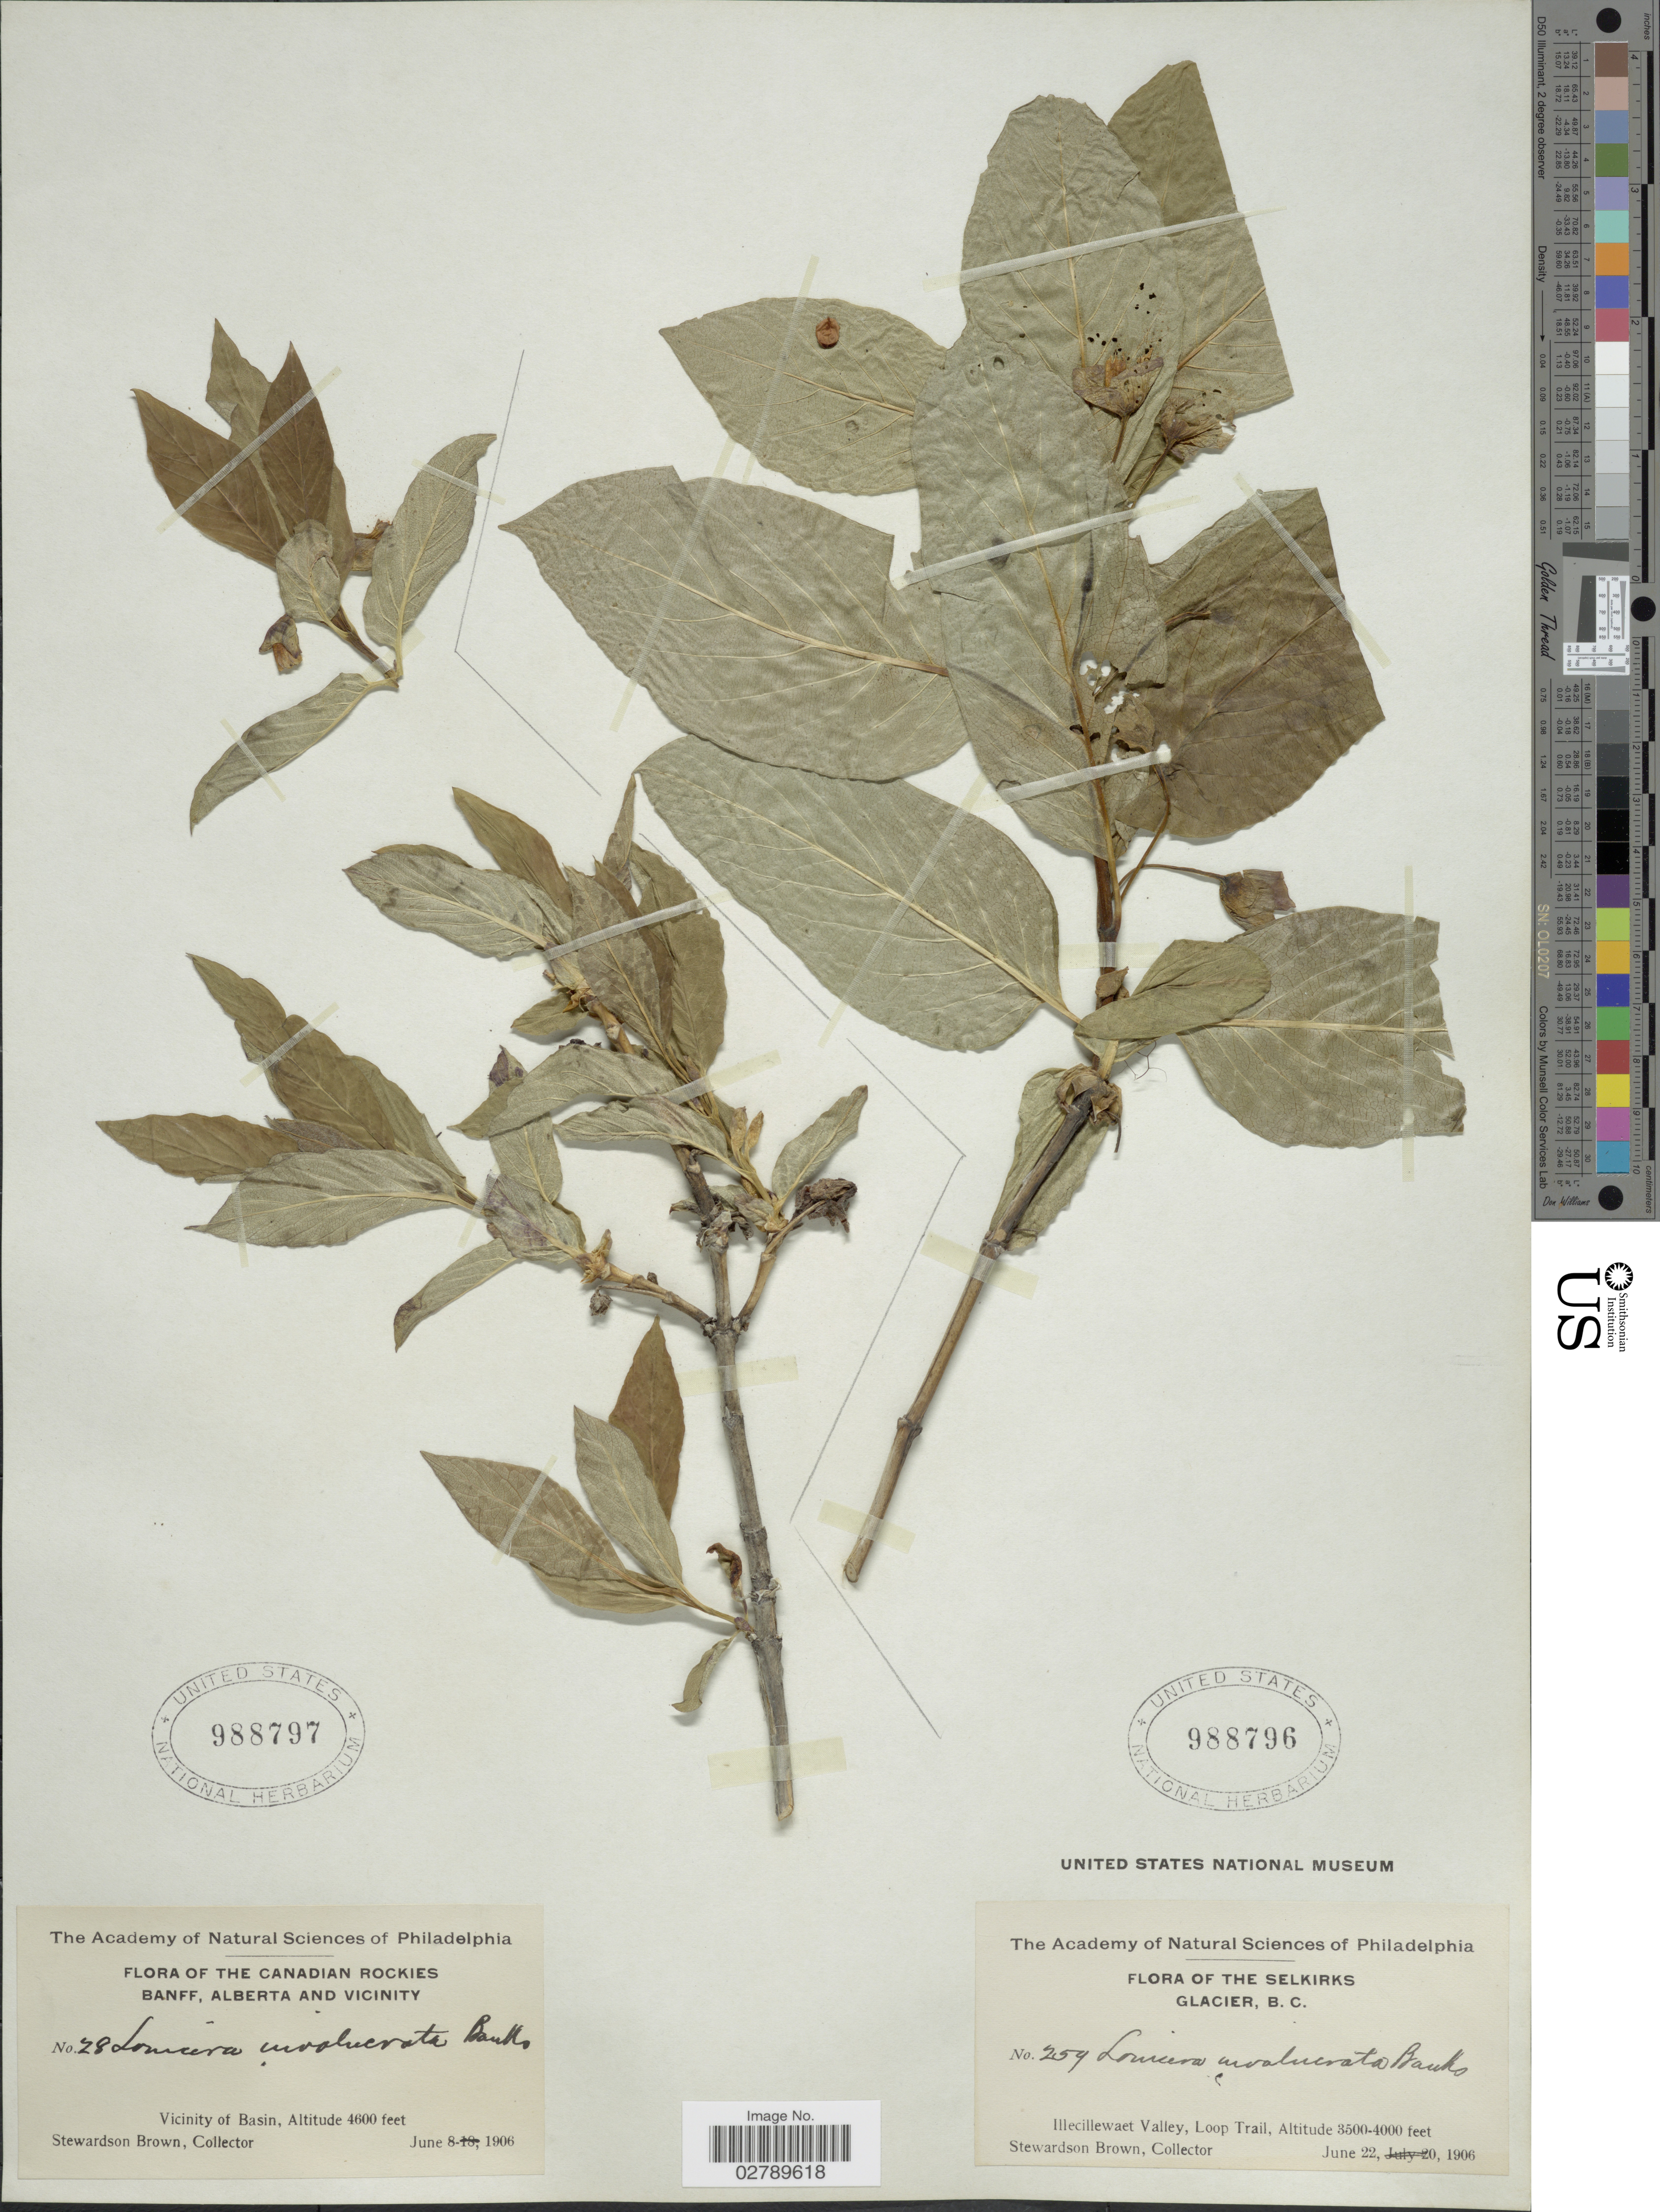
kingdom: Plantae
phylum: Tracheophyta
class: Magnoliopsida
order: Dipsacales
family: Caprifoliaceae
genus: Lonicera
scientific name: Lonicera involucrata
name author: (Richardson) Banks ex Spreng.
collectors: S. Brown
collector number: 28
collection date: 1906-06-08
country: Canada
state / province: Alberta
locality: The Canadian Rockies Banff, Alberta and vicinity. Vicinity of Basin.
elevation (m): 1402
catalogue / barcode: US 988797